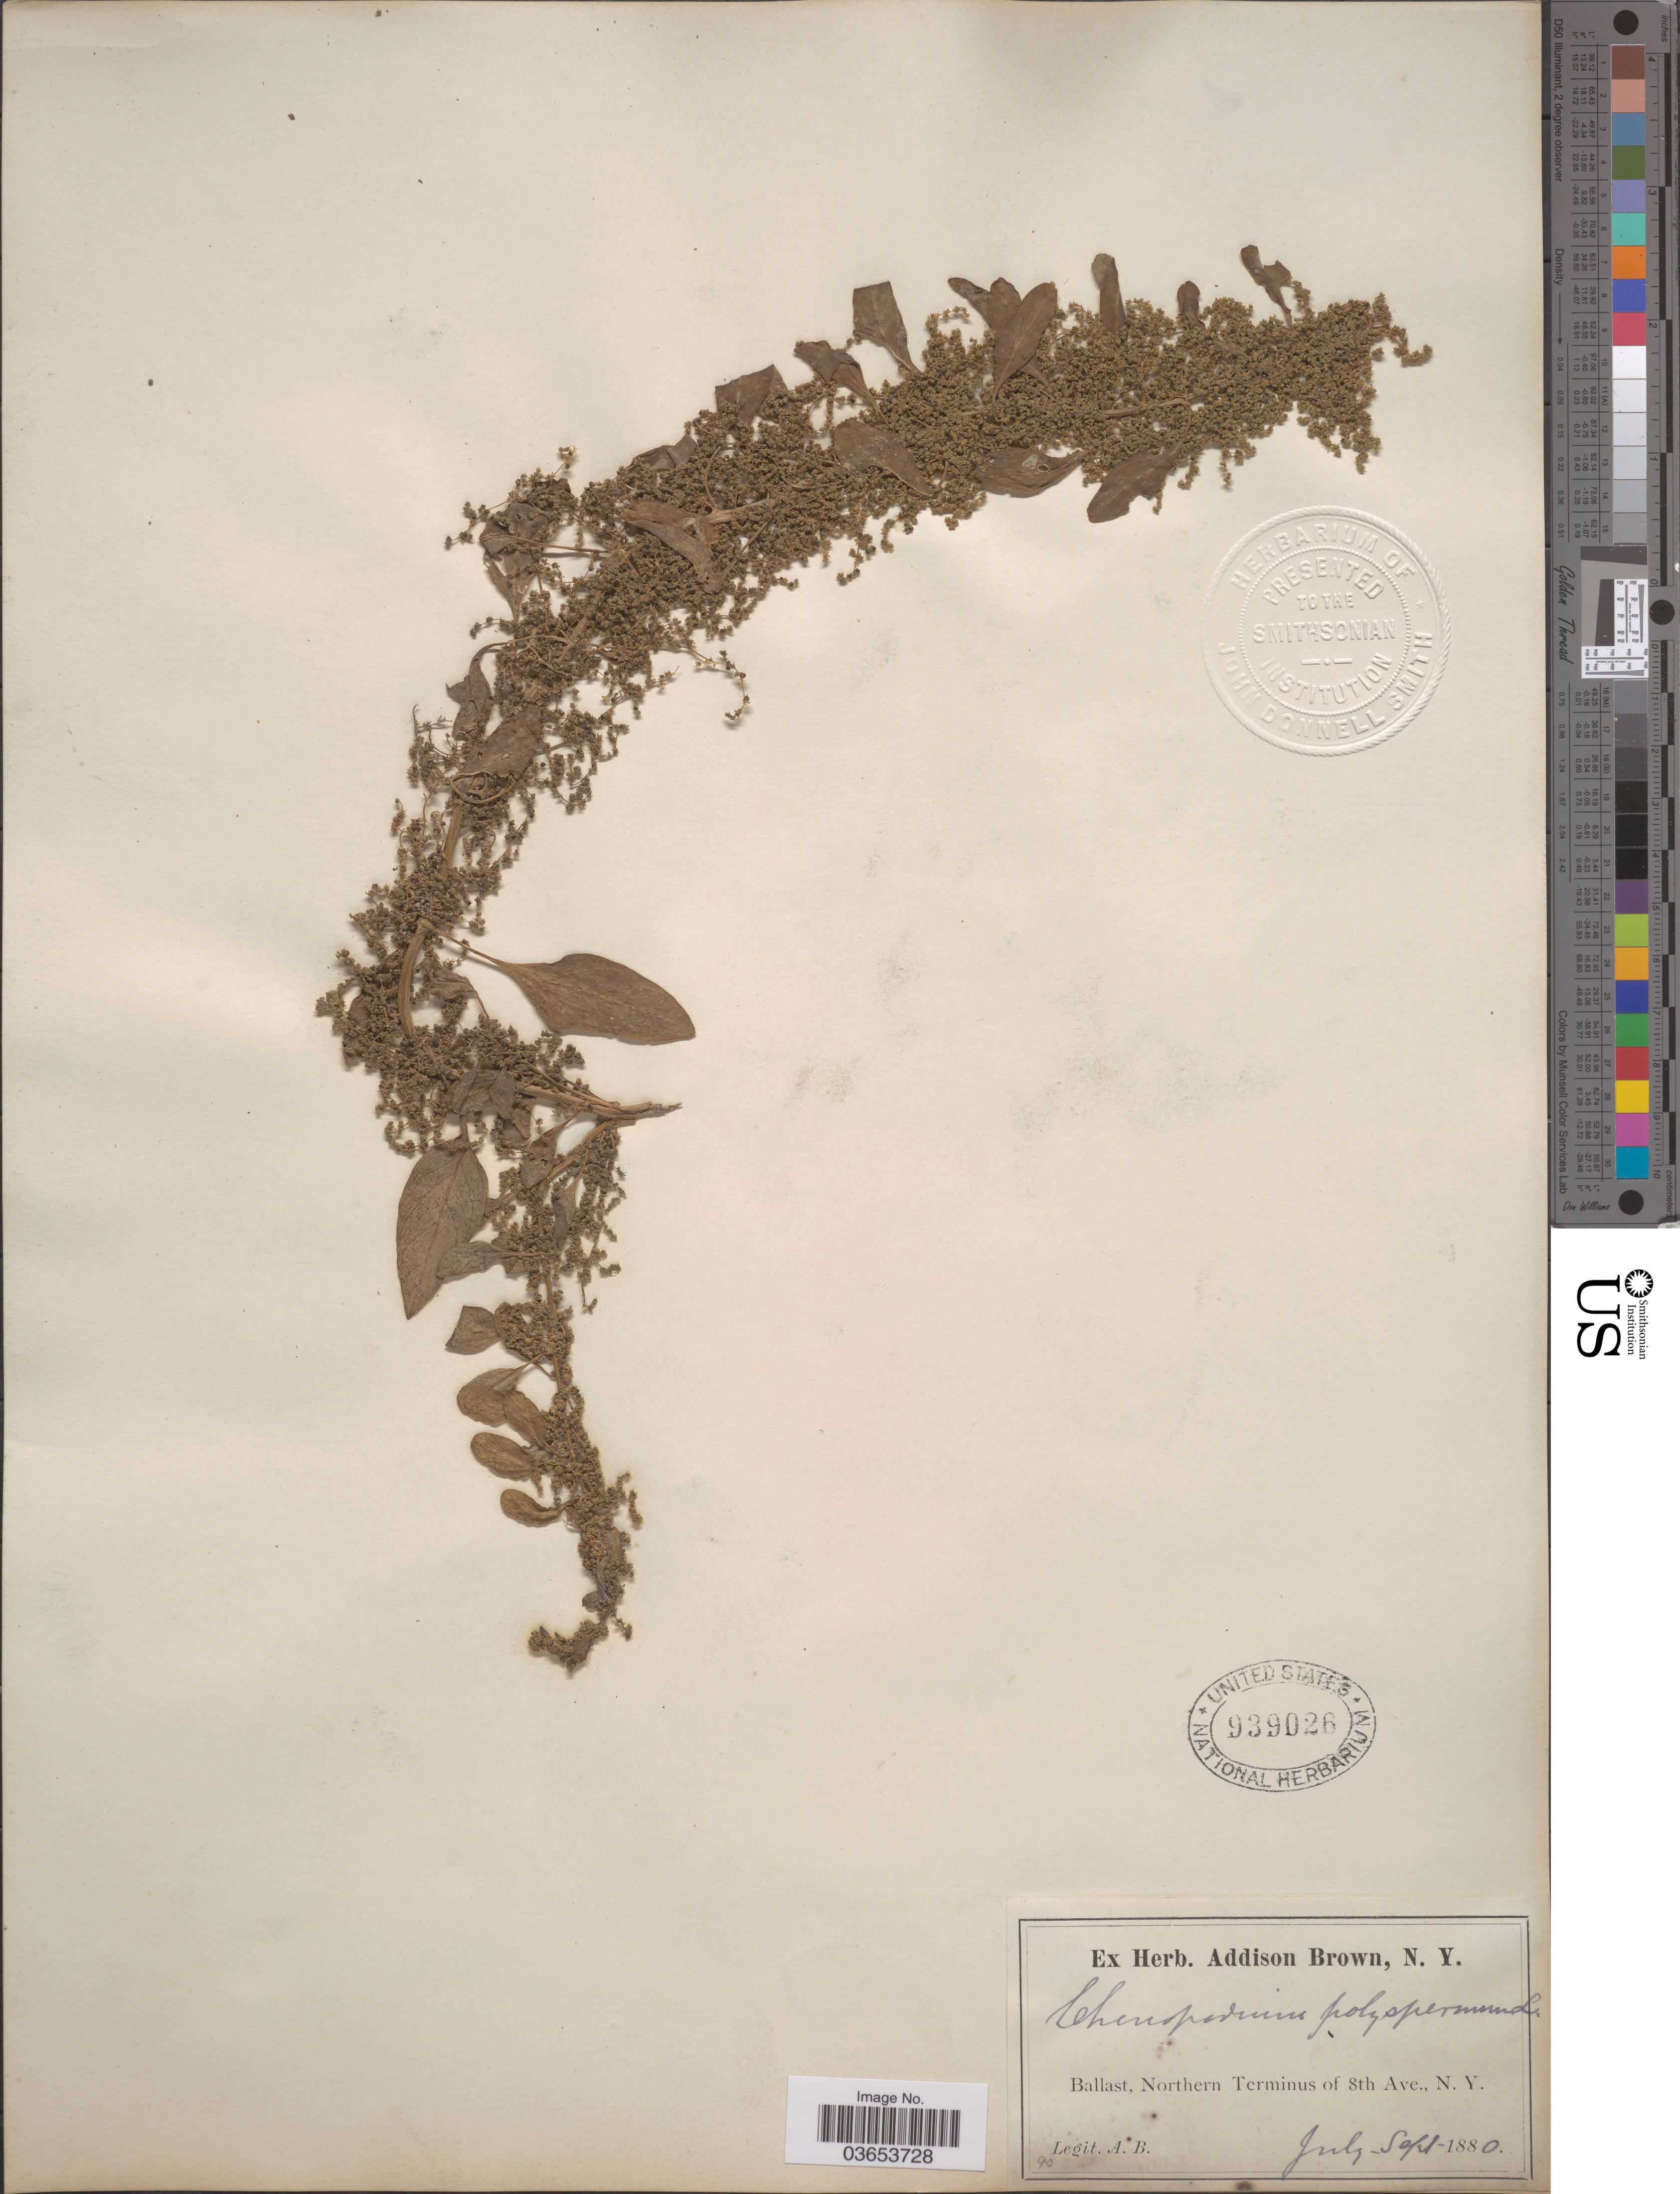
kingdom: Plantae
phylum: Tracheophyta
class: Magnoliopsida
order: Caryophyllales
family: Amaranthaceae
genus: Lipandra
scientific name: Lipandra polysperma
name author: (L.) S. Fuentes et al.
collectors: A. Brown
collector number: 90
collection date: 1880-07/1880-09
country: United States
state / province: New York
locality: Ballast, Northern Terminus of 8th Ave.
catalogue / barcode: US 939026